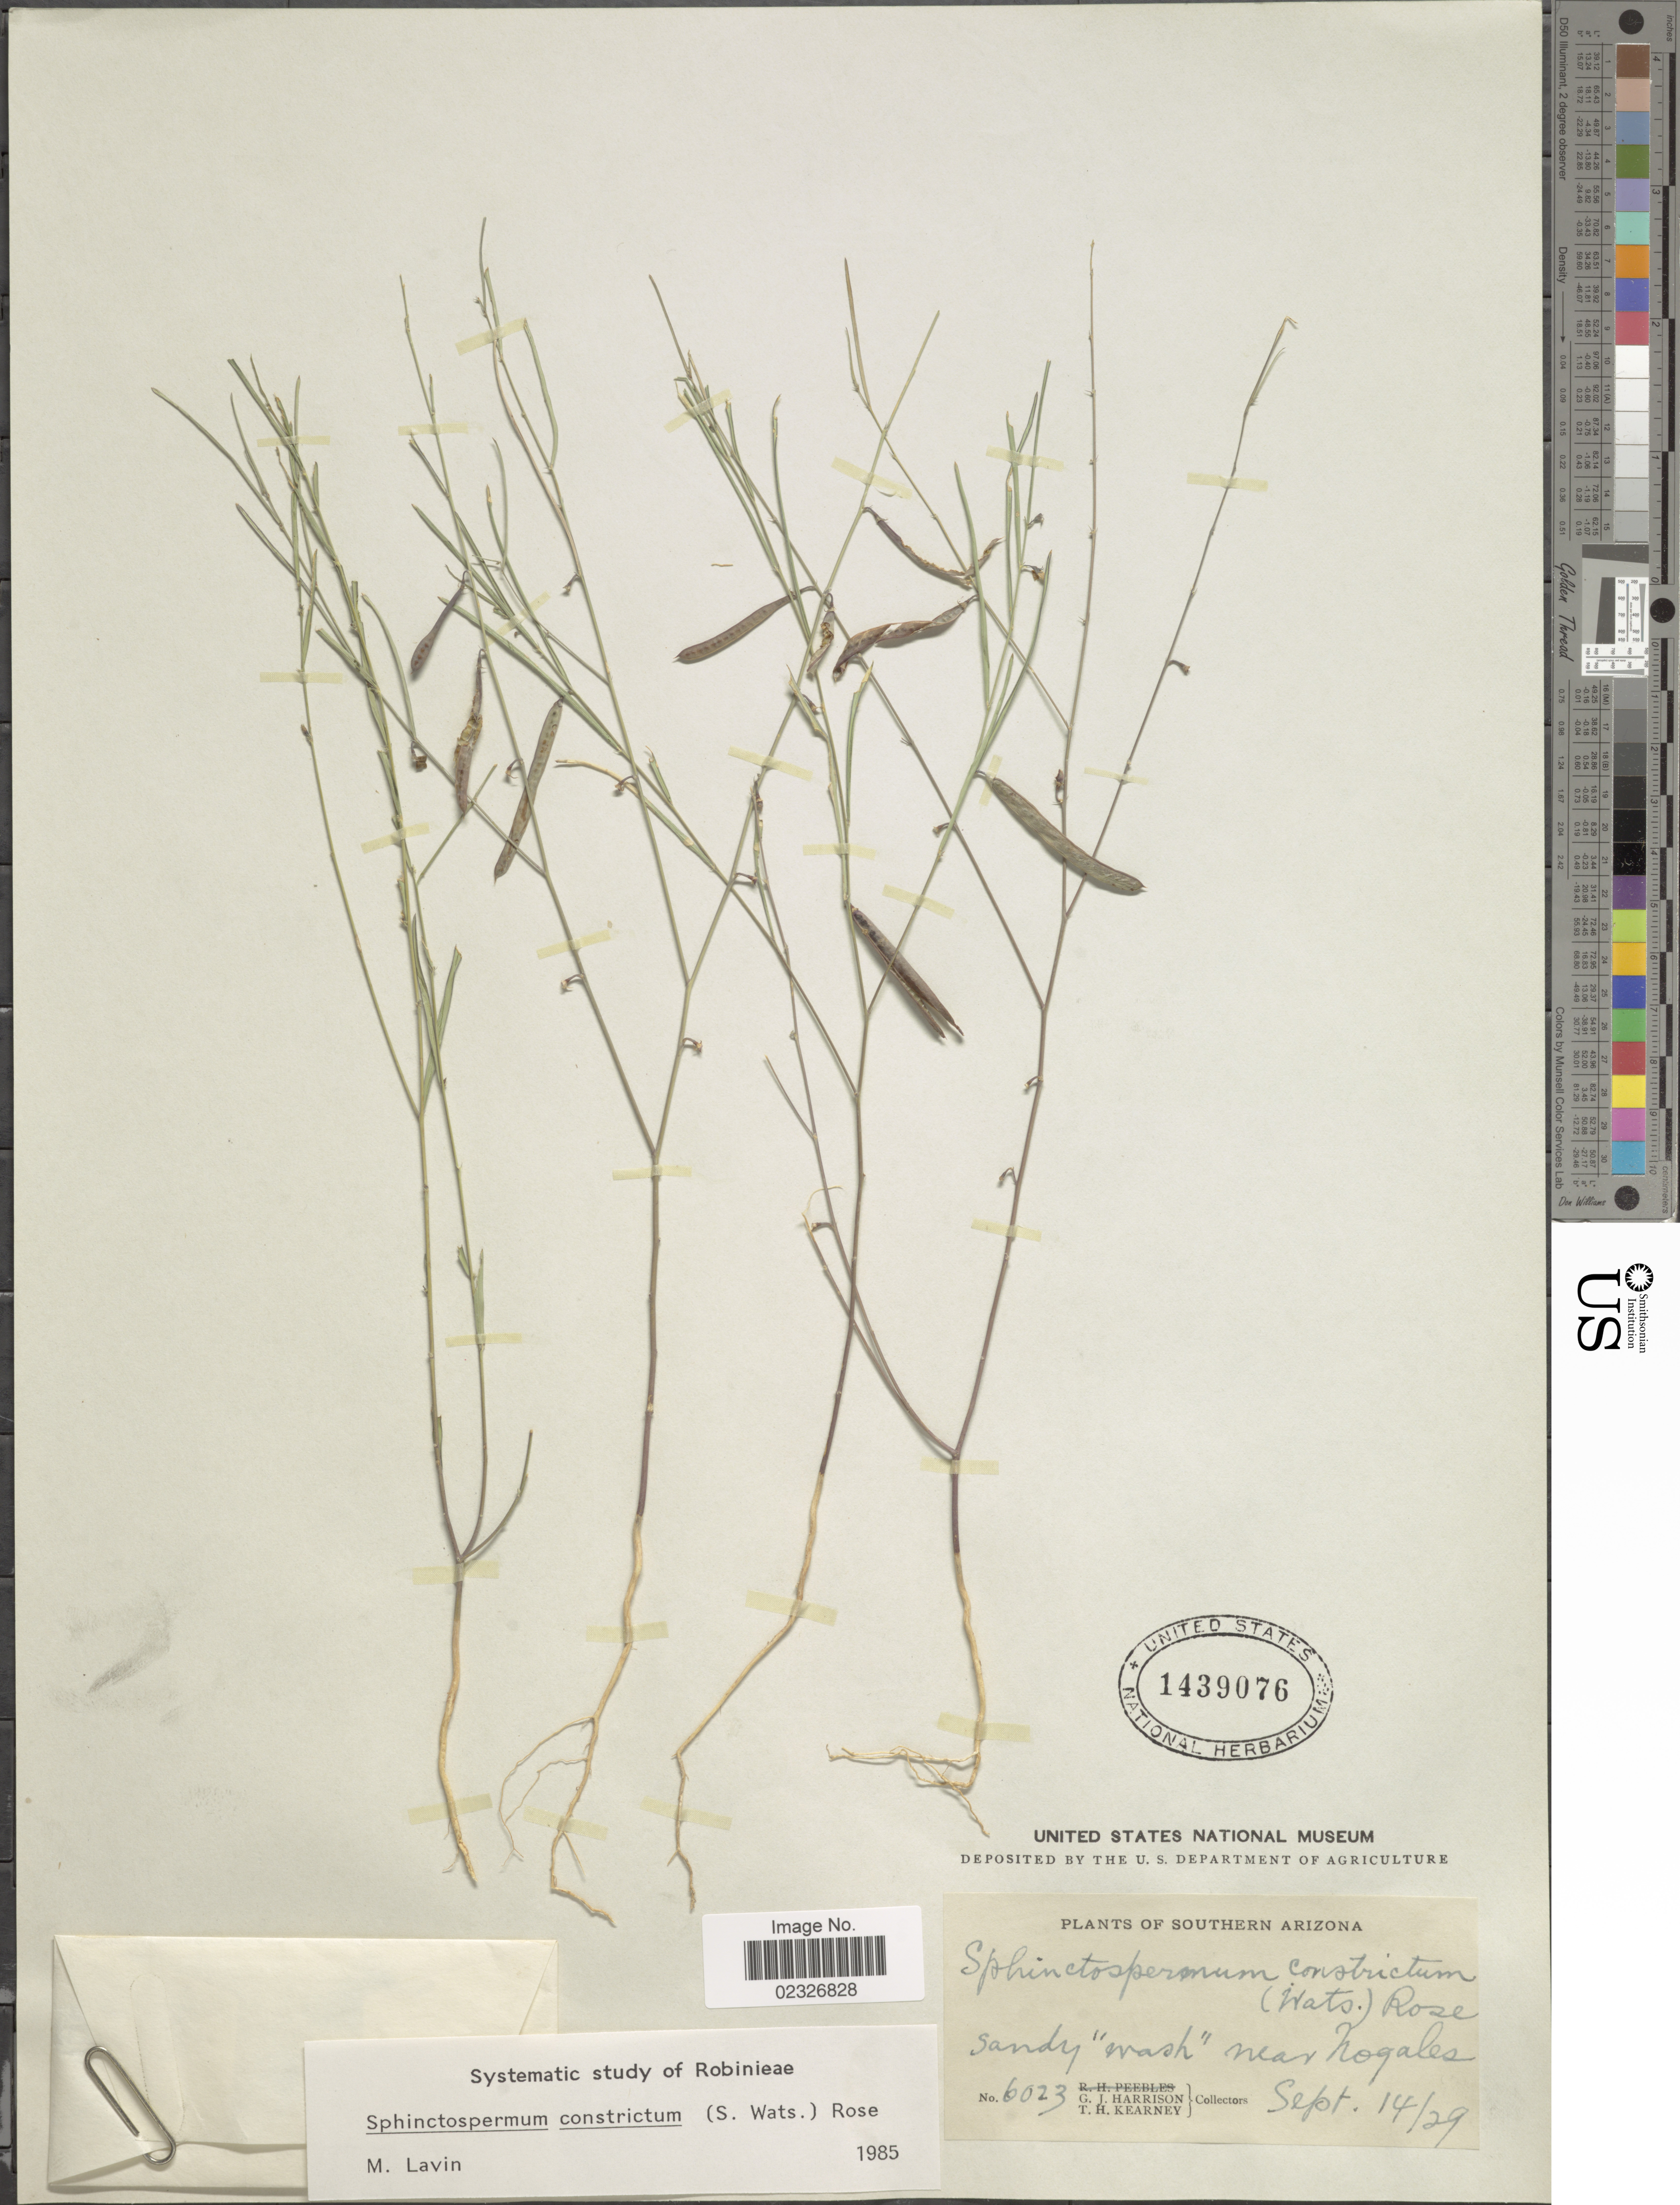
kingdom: Plantae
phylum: Tracheophyta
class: Magnoliopsida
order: Fabales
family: Fabaceae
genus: Sphinctospermum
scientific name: Sphinctospermum constrictum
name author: (S. Watson) Rose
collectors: G. J. Harrison & T. H. Kearney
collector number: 6023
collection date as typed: Transcribed d/m/y: 14/9/29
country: United States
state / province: Arizona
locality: Southern Arizona. Sandy "wash" near Nogales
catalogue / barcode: US 1439076